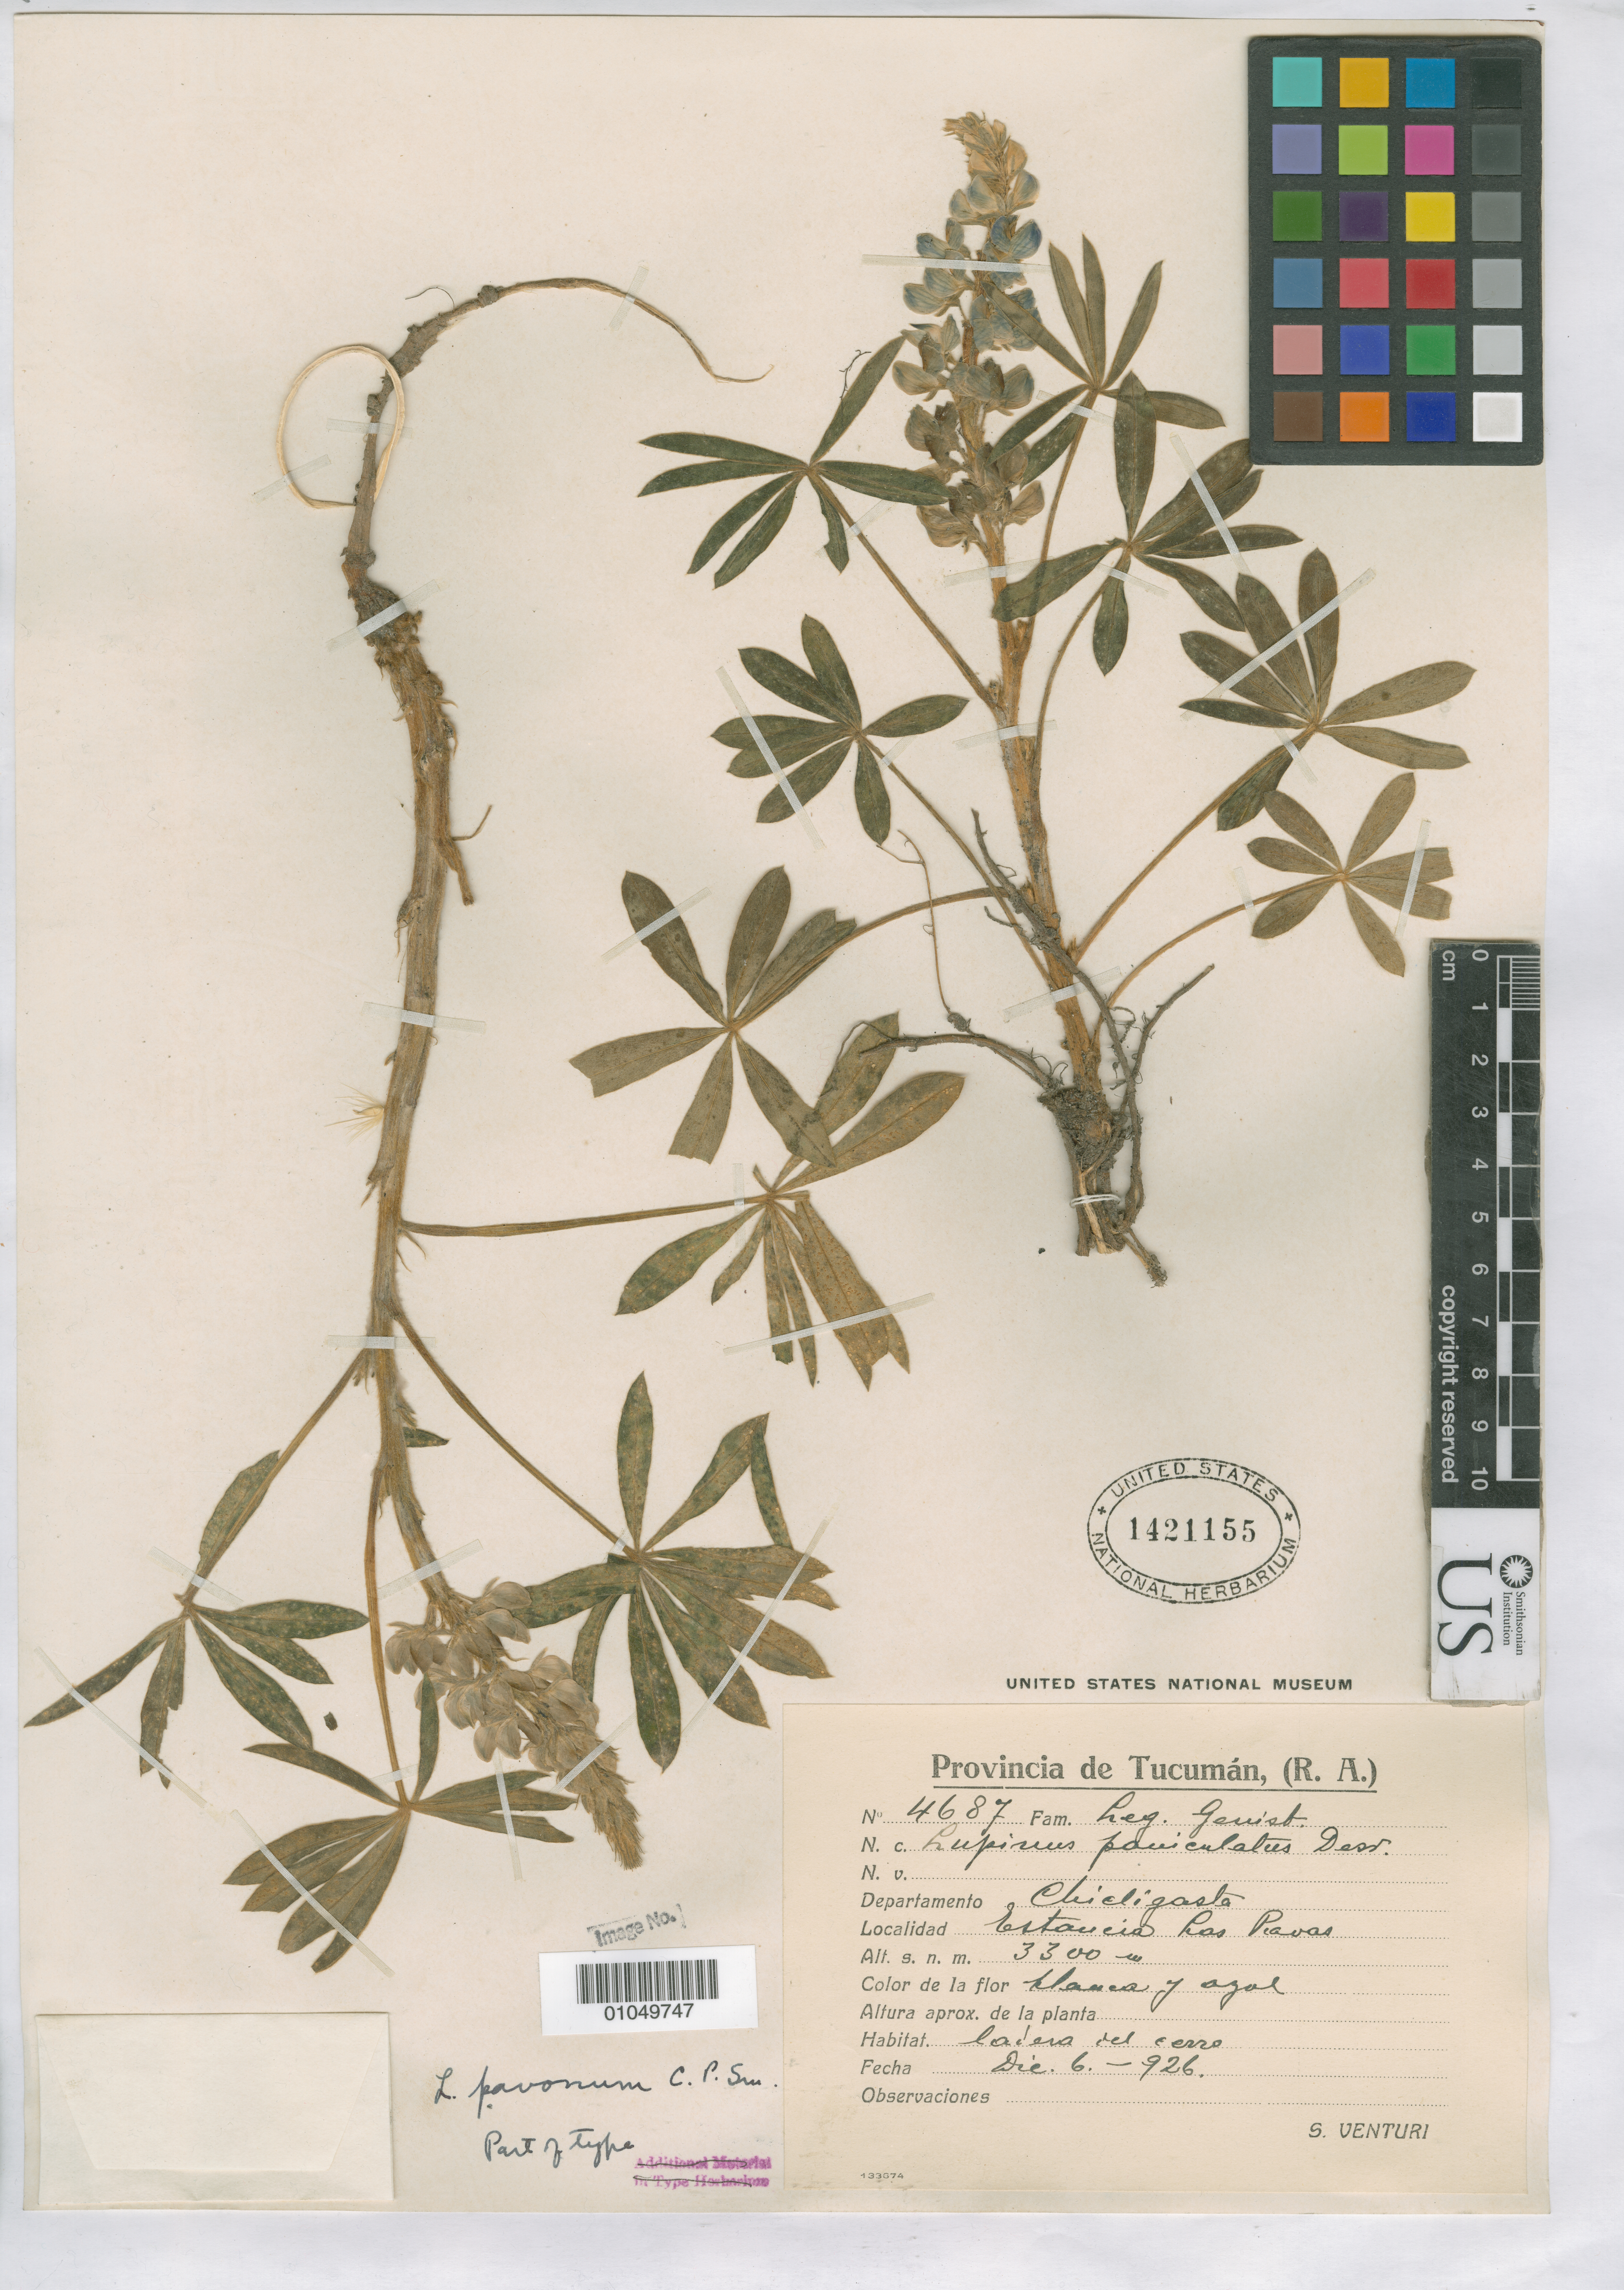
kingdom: Plantae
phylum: Tracheophyta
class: Magnoliopsida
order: Fabales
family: Fabaceae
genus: Lupinus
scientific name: Lupinus pavonum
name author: C.P. Sm.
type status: Isotype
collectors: S. Venturi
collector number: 4687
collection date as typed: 06 Dec 1926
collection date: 1926-12-06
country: Argentina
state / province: Tucumán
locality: Departamento Chicligasta, Estancia Las Pavas.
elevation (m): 3300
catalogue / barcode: US 1421155